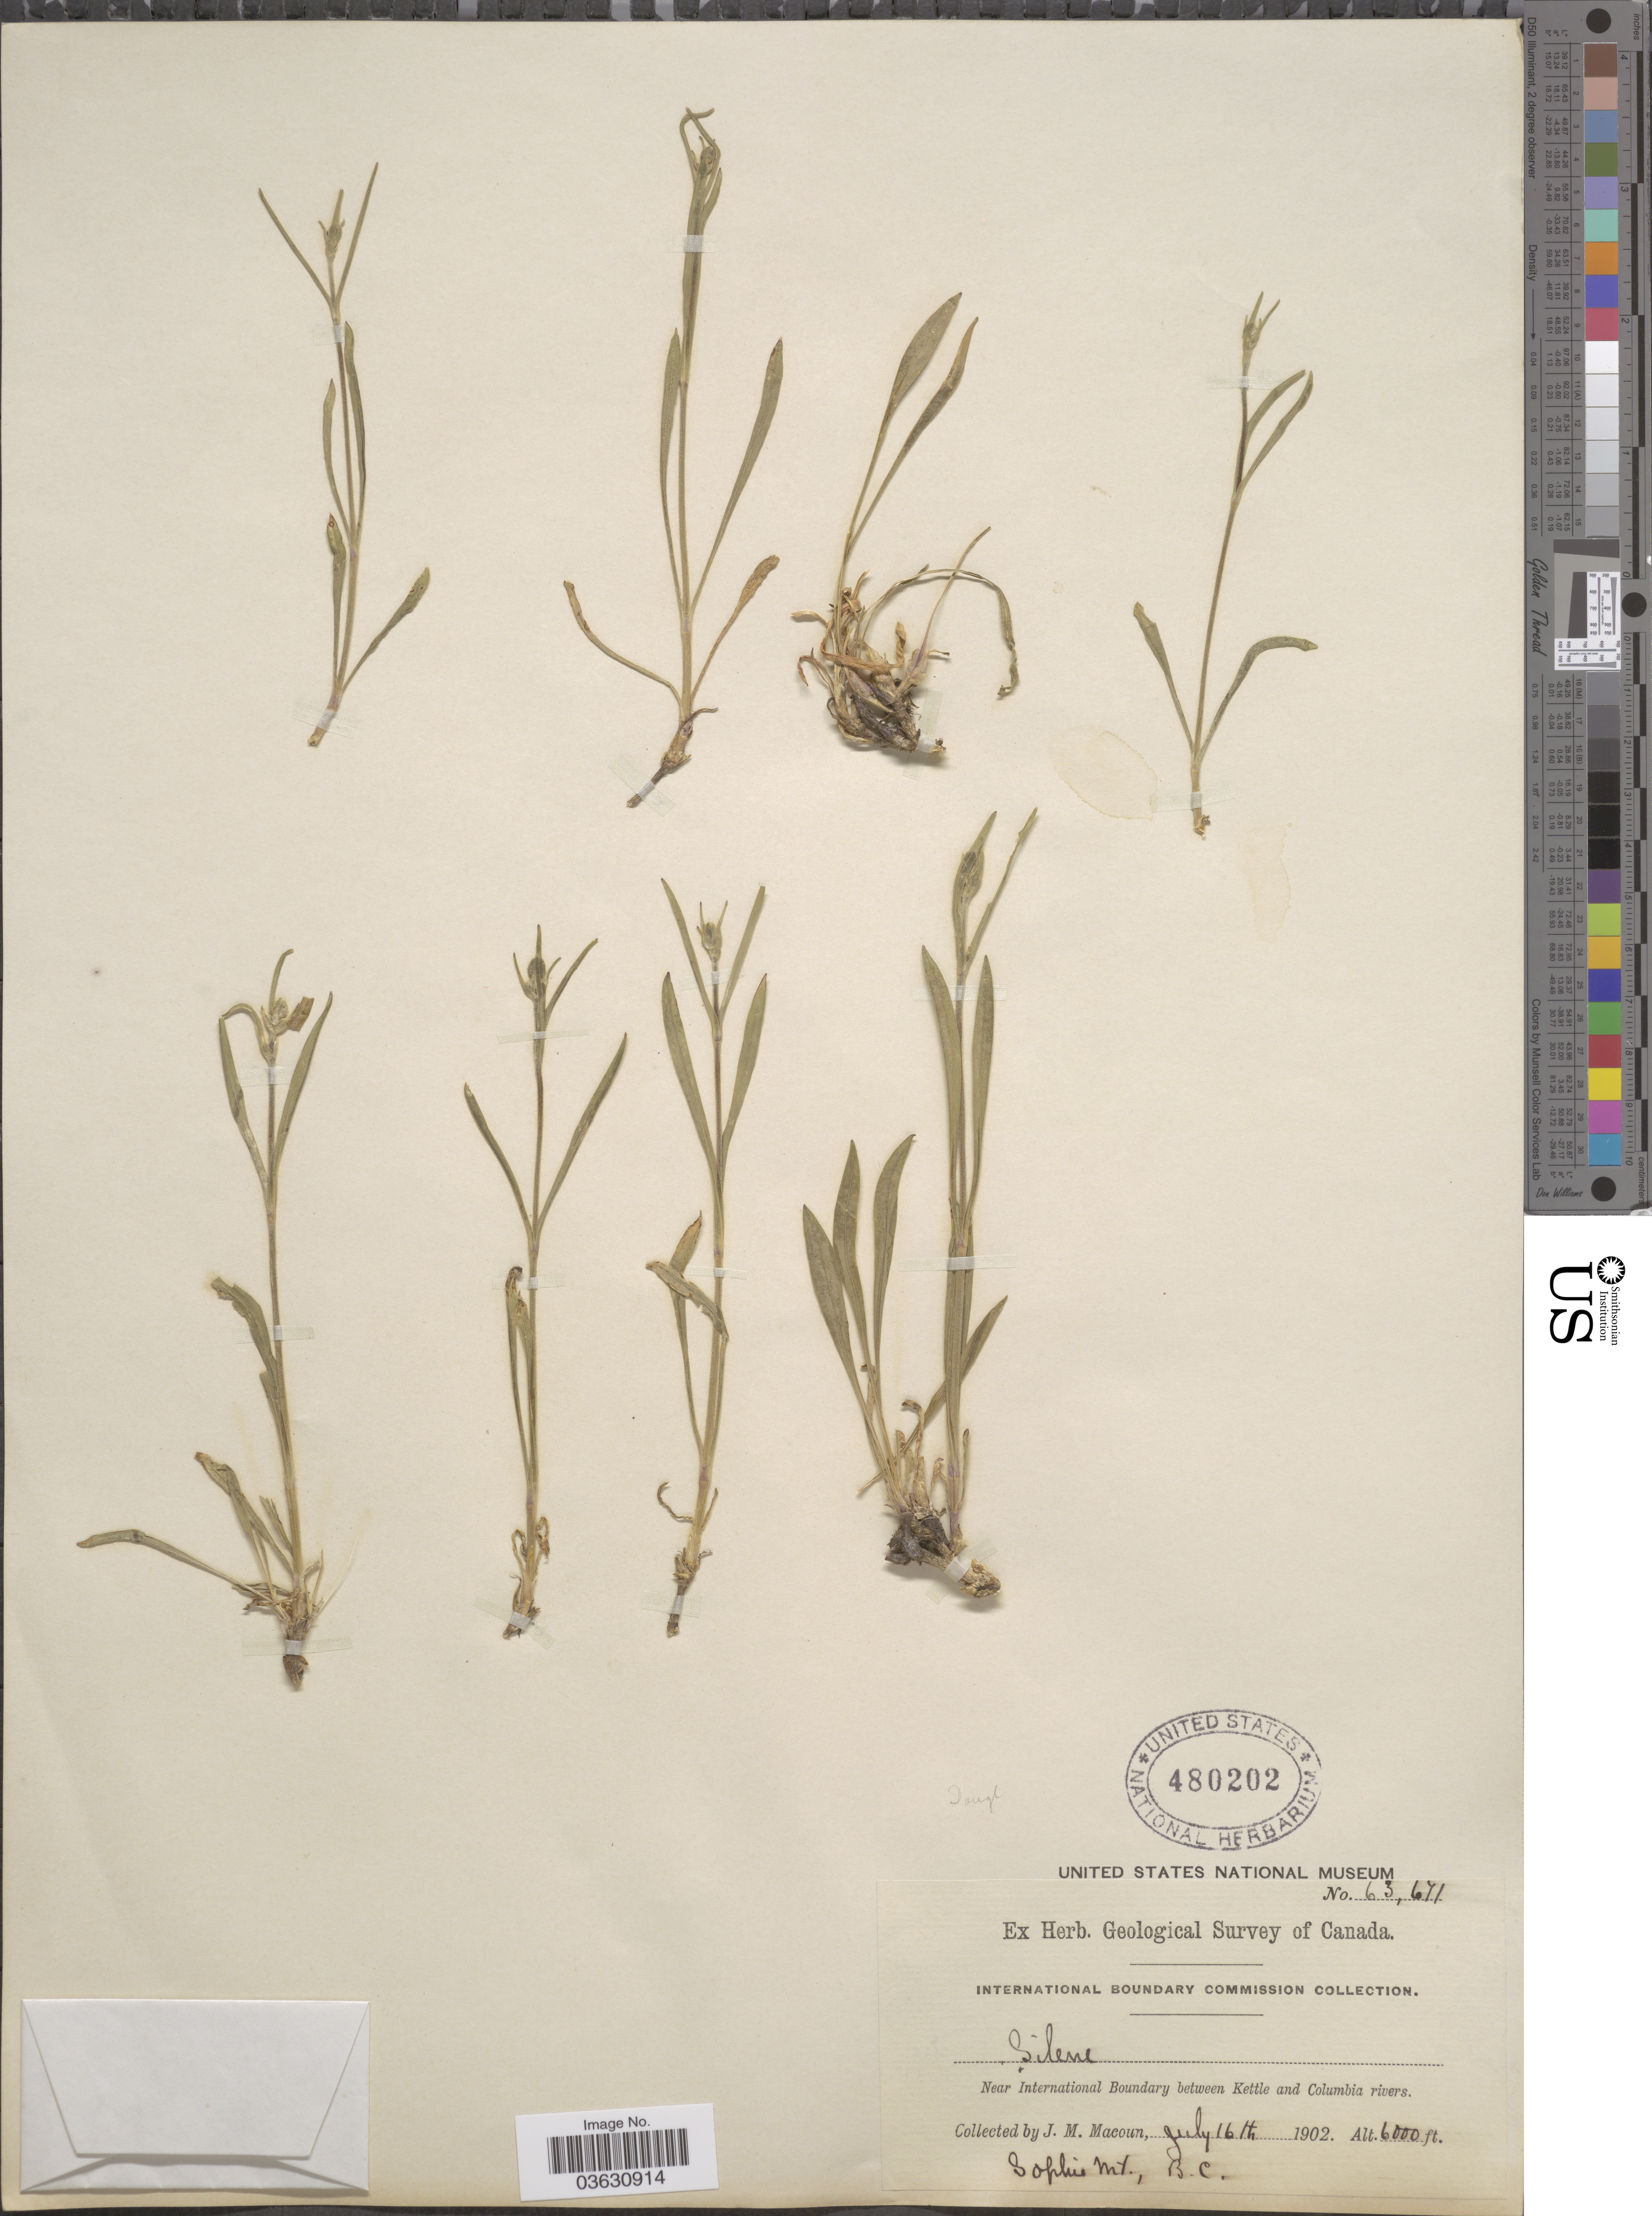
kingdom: Plantae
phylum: Tracheophyta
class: Magnoliopsida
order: Caryophyllales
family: Caryophyllaceae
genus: Silene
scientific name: Silene douglasii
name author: Hook.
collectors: J. M. Macoun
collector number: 63671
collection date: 1902-07-16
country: Canada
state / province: British Columbia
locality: Near International Boundary between Kettle and Columbia rivers. Sophie Mt.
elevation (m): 1829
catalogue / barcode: US 480202